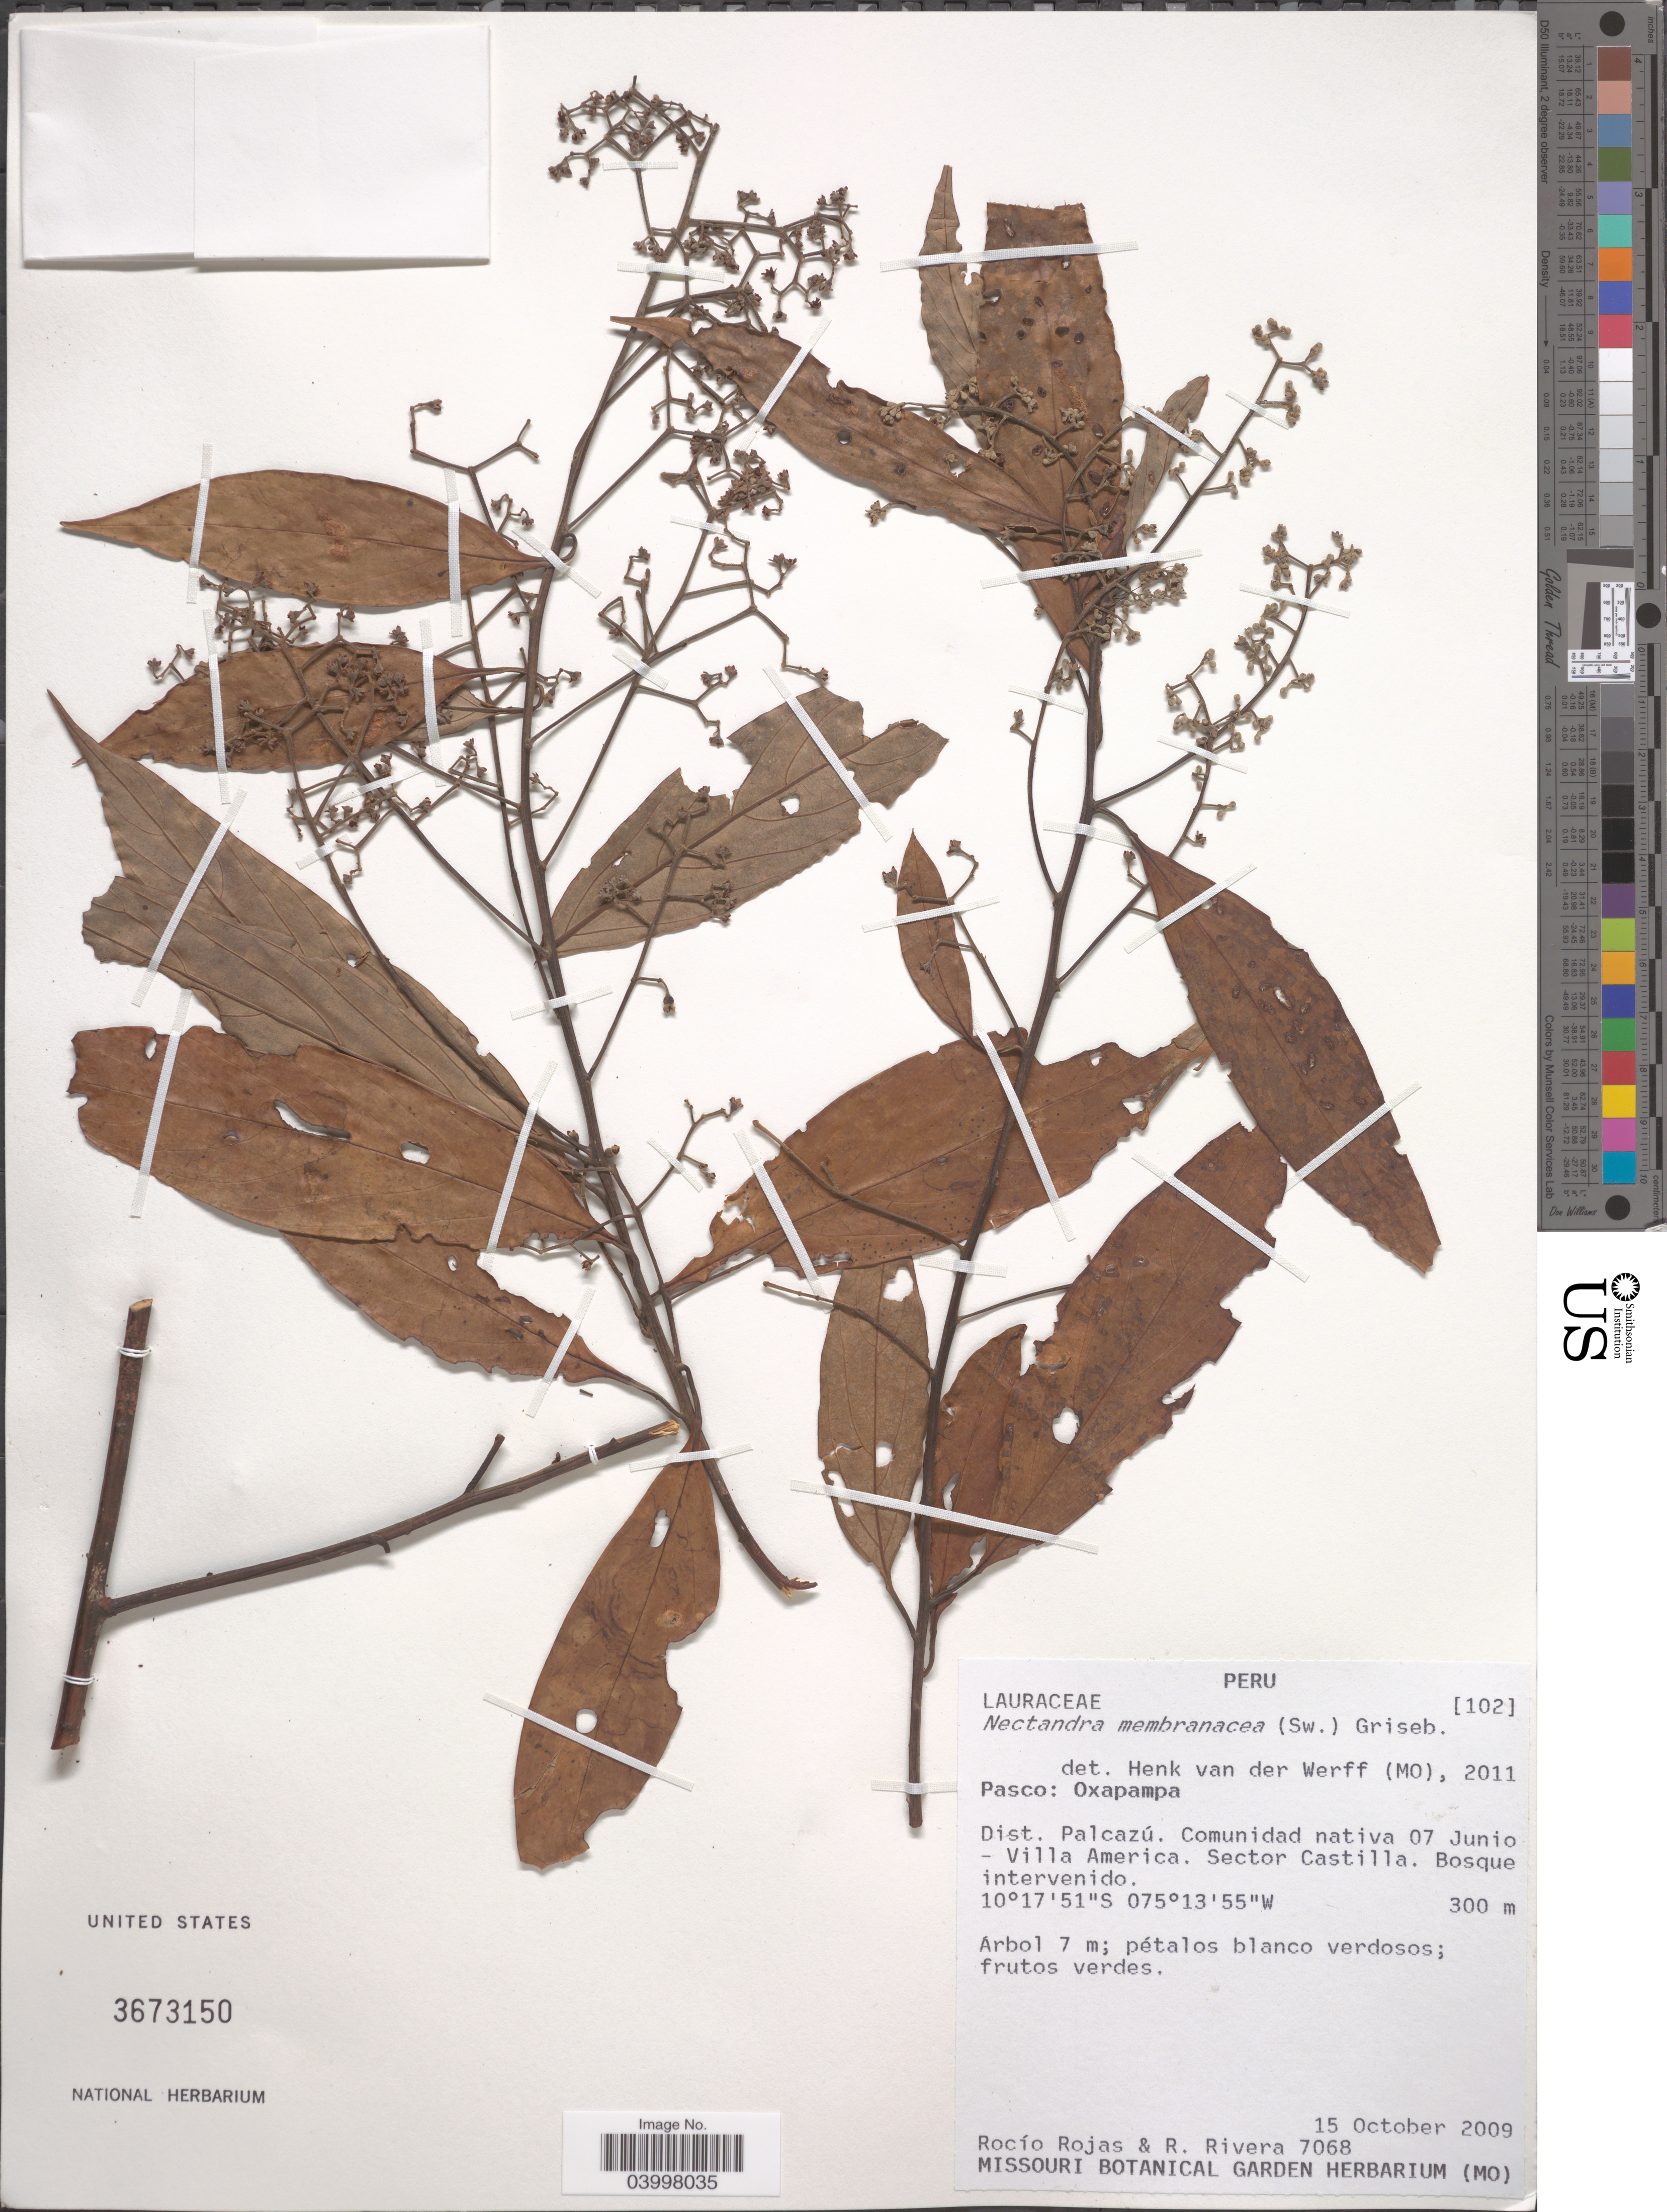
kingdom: Plantae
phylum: Tracheophyta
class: Magnoliopsida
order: Laurales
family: Lauraceae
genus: Nectandra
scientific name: Nectandra membranacea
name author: (Sw.) Griseb.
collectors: R. Rojas & R. Rivera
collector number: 7068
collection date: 2009-10-15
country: Peru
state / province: Pasco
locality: Oxapampa. Dist. Palcazú. Comunidad nativa 07 Junio - Villa America. Sector Castilla. Bosque intervenido.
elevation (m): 300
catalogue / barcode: US 3673150